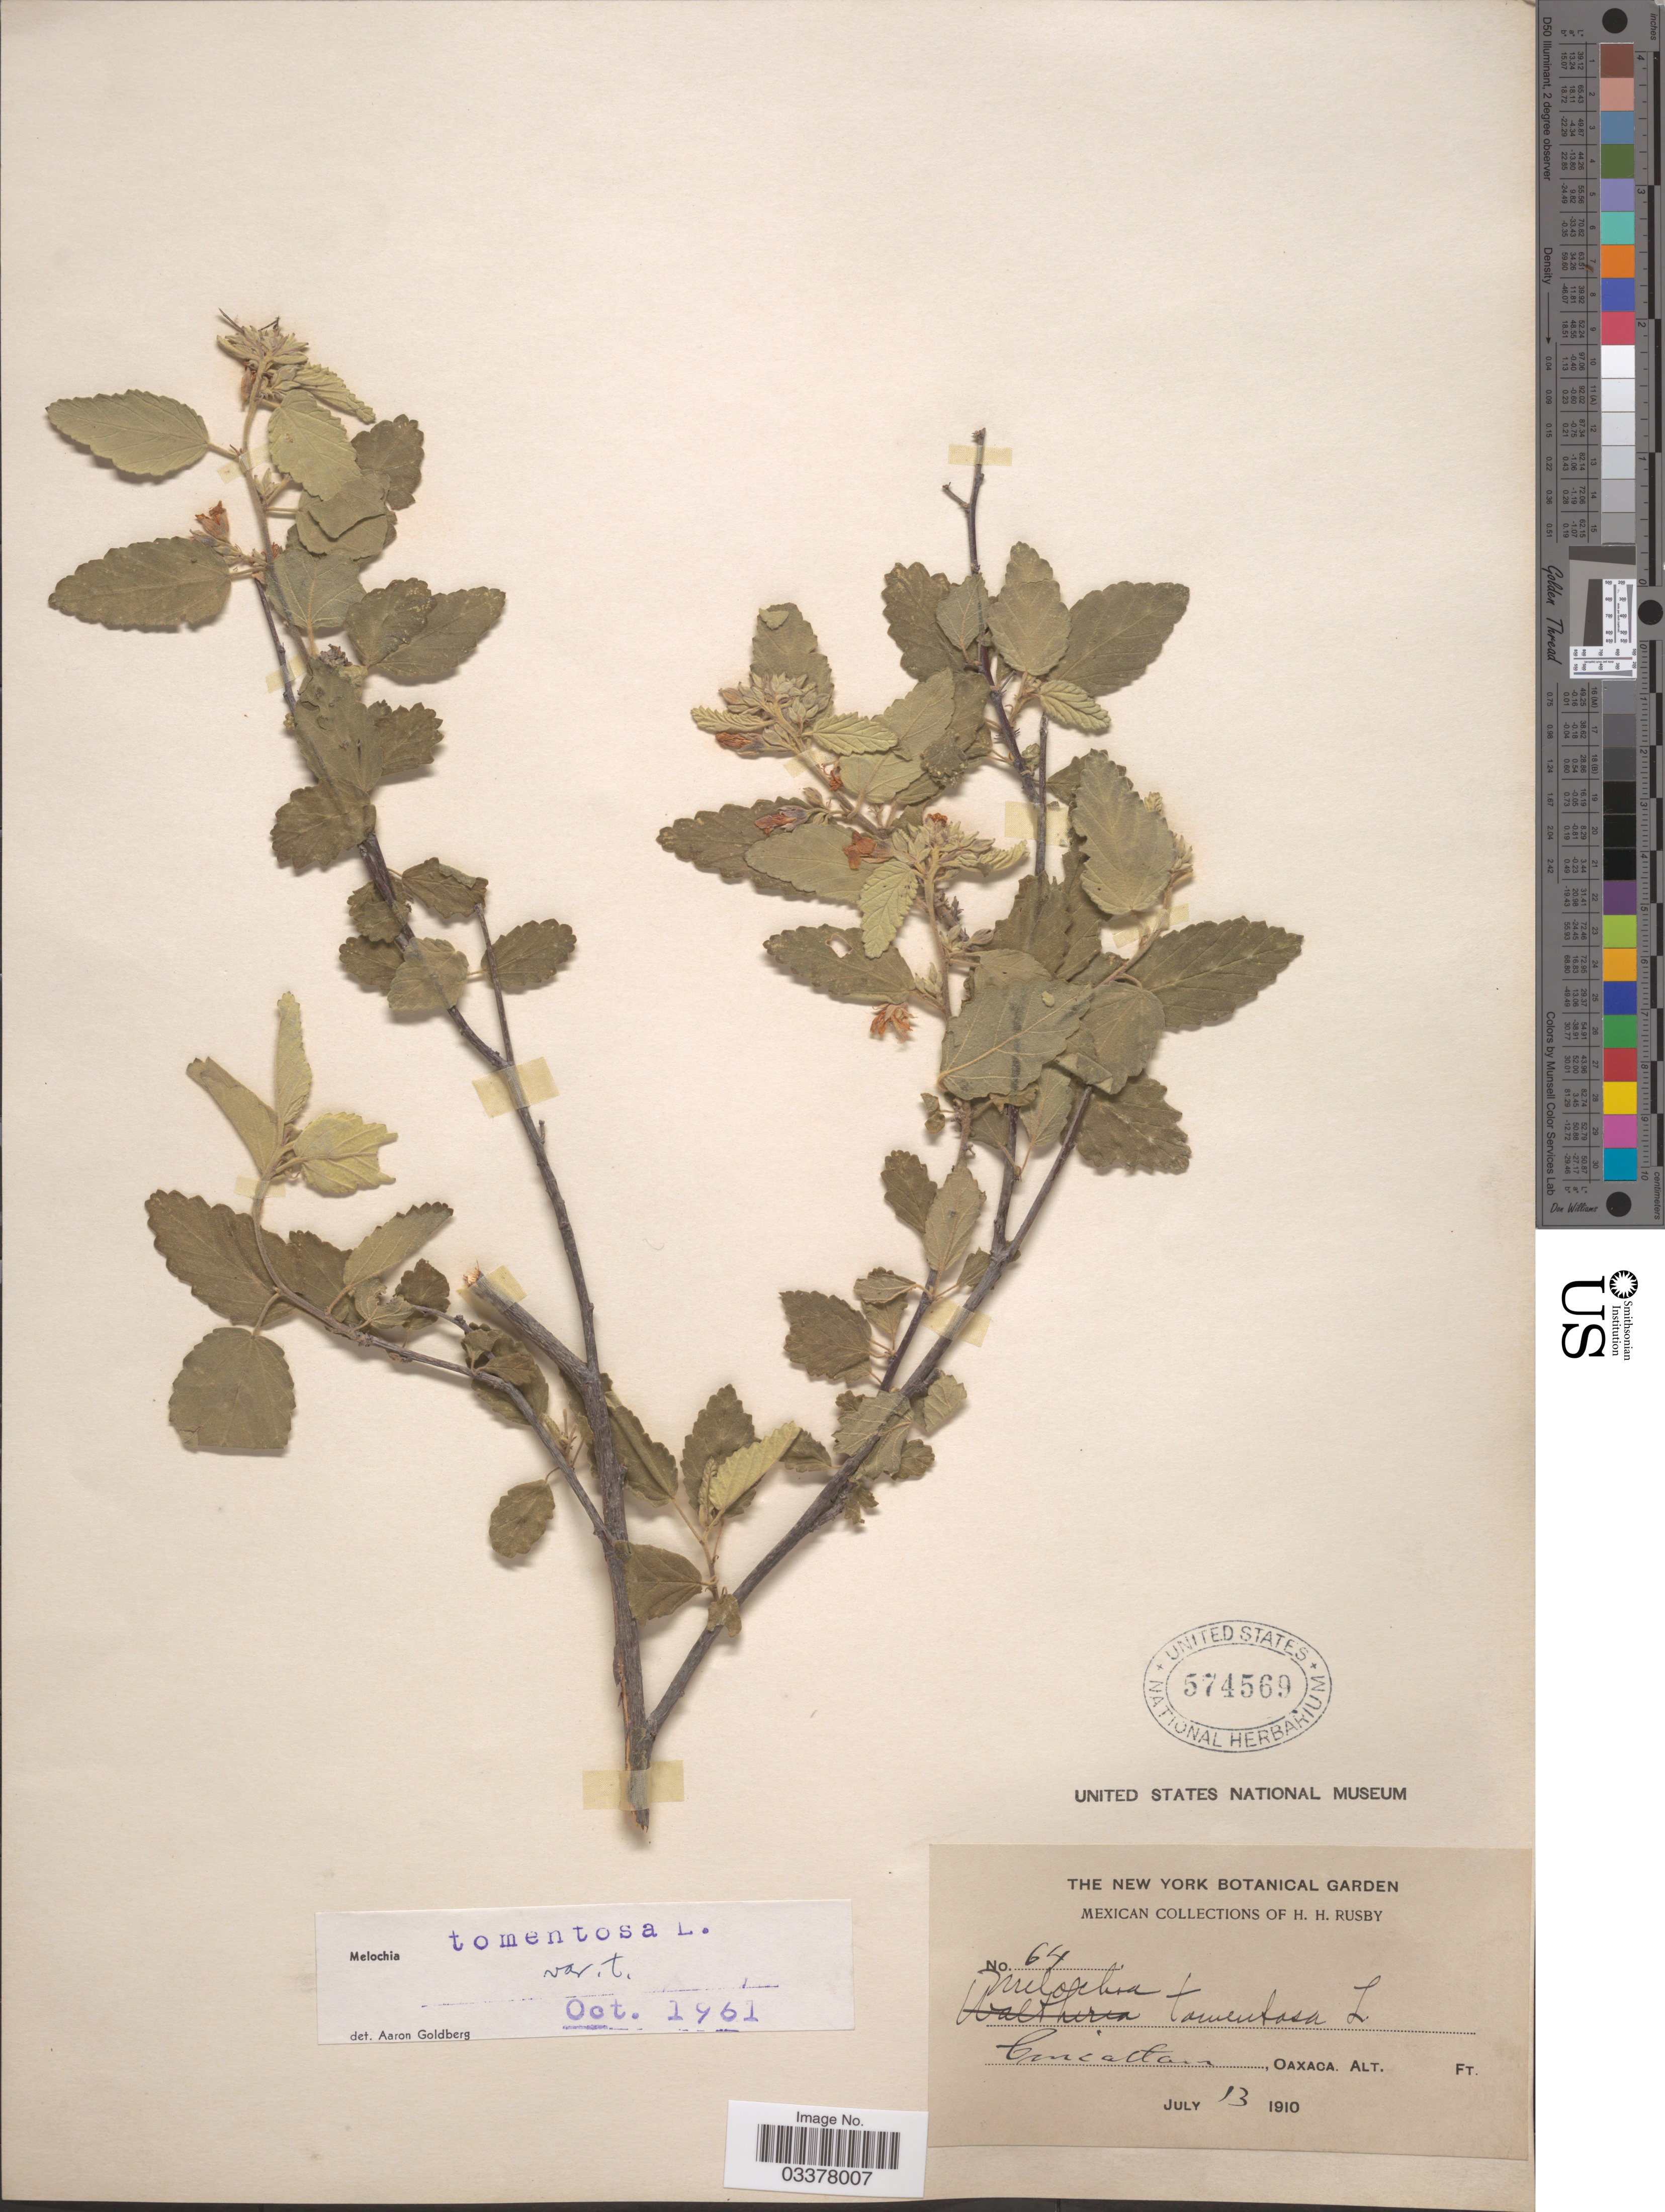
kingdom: Plantae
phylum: Tracheophyta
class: Magnoliopsida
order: Malvales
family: Malvaceae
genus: Melochia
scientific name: Melochia tomentosa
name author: L.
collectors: H. H. Rusby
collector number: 64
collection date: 1910-07-13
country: Mexico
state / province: Oaxaca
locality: Cuicatlan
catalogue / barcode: US 574569